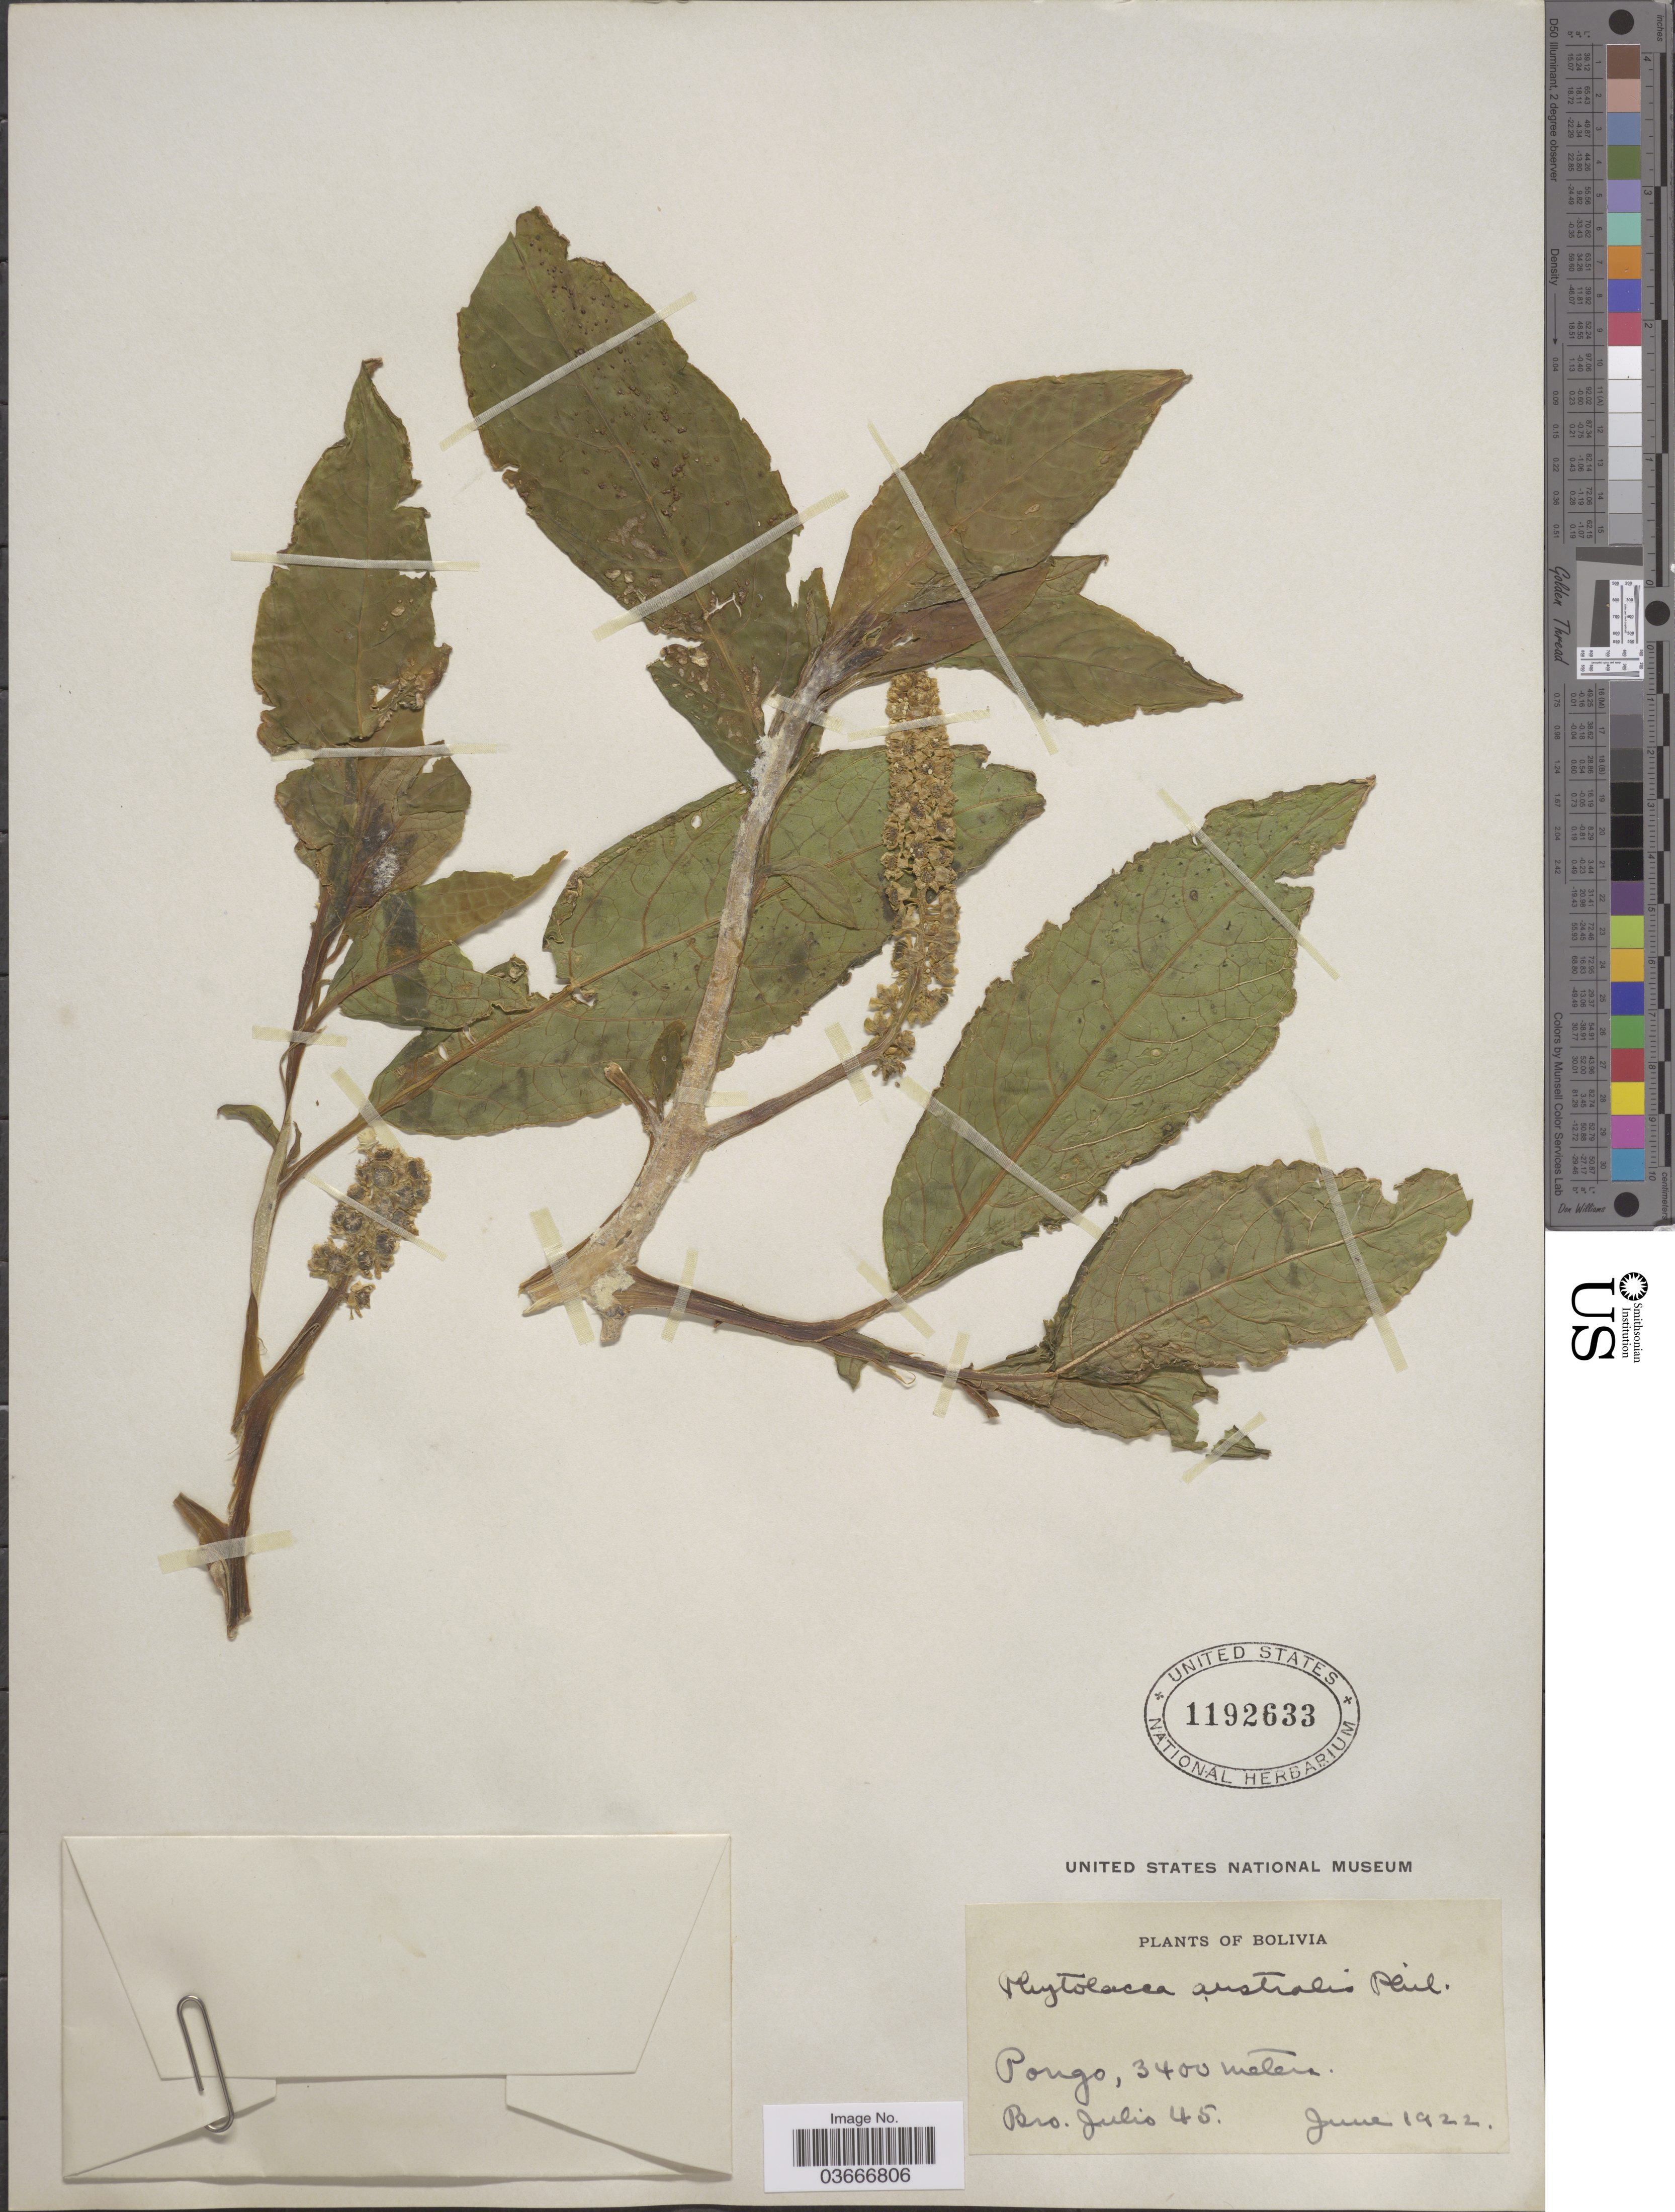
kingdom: Plantae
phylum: Tracheophyta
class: Magnoliopsida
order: Caryophyllales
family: Phytolaccaceae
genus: Phytolacca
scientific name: Phytolacca bogotensis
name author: Kunth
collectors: Bro. Julio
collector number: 45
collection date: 1922-06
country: Bolivia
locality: Pongo.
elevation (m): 3400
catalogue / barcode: US 1192633